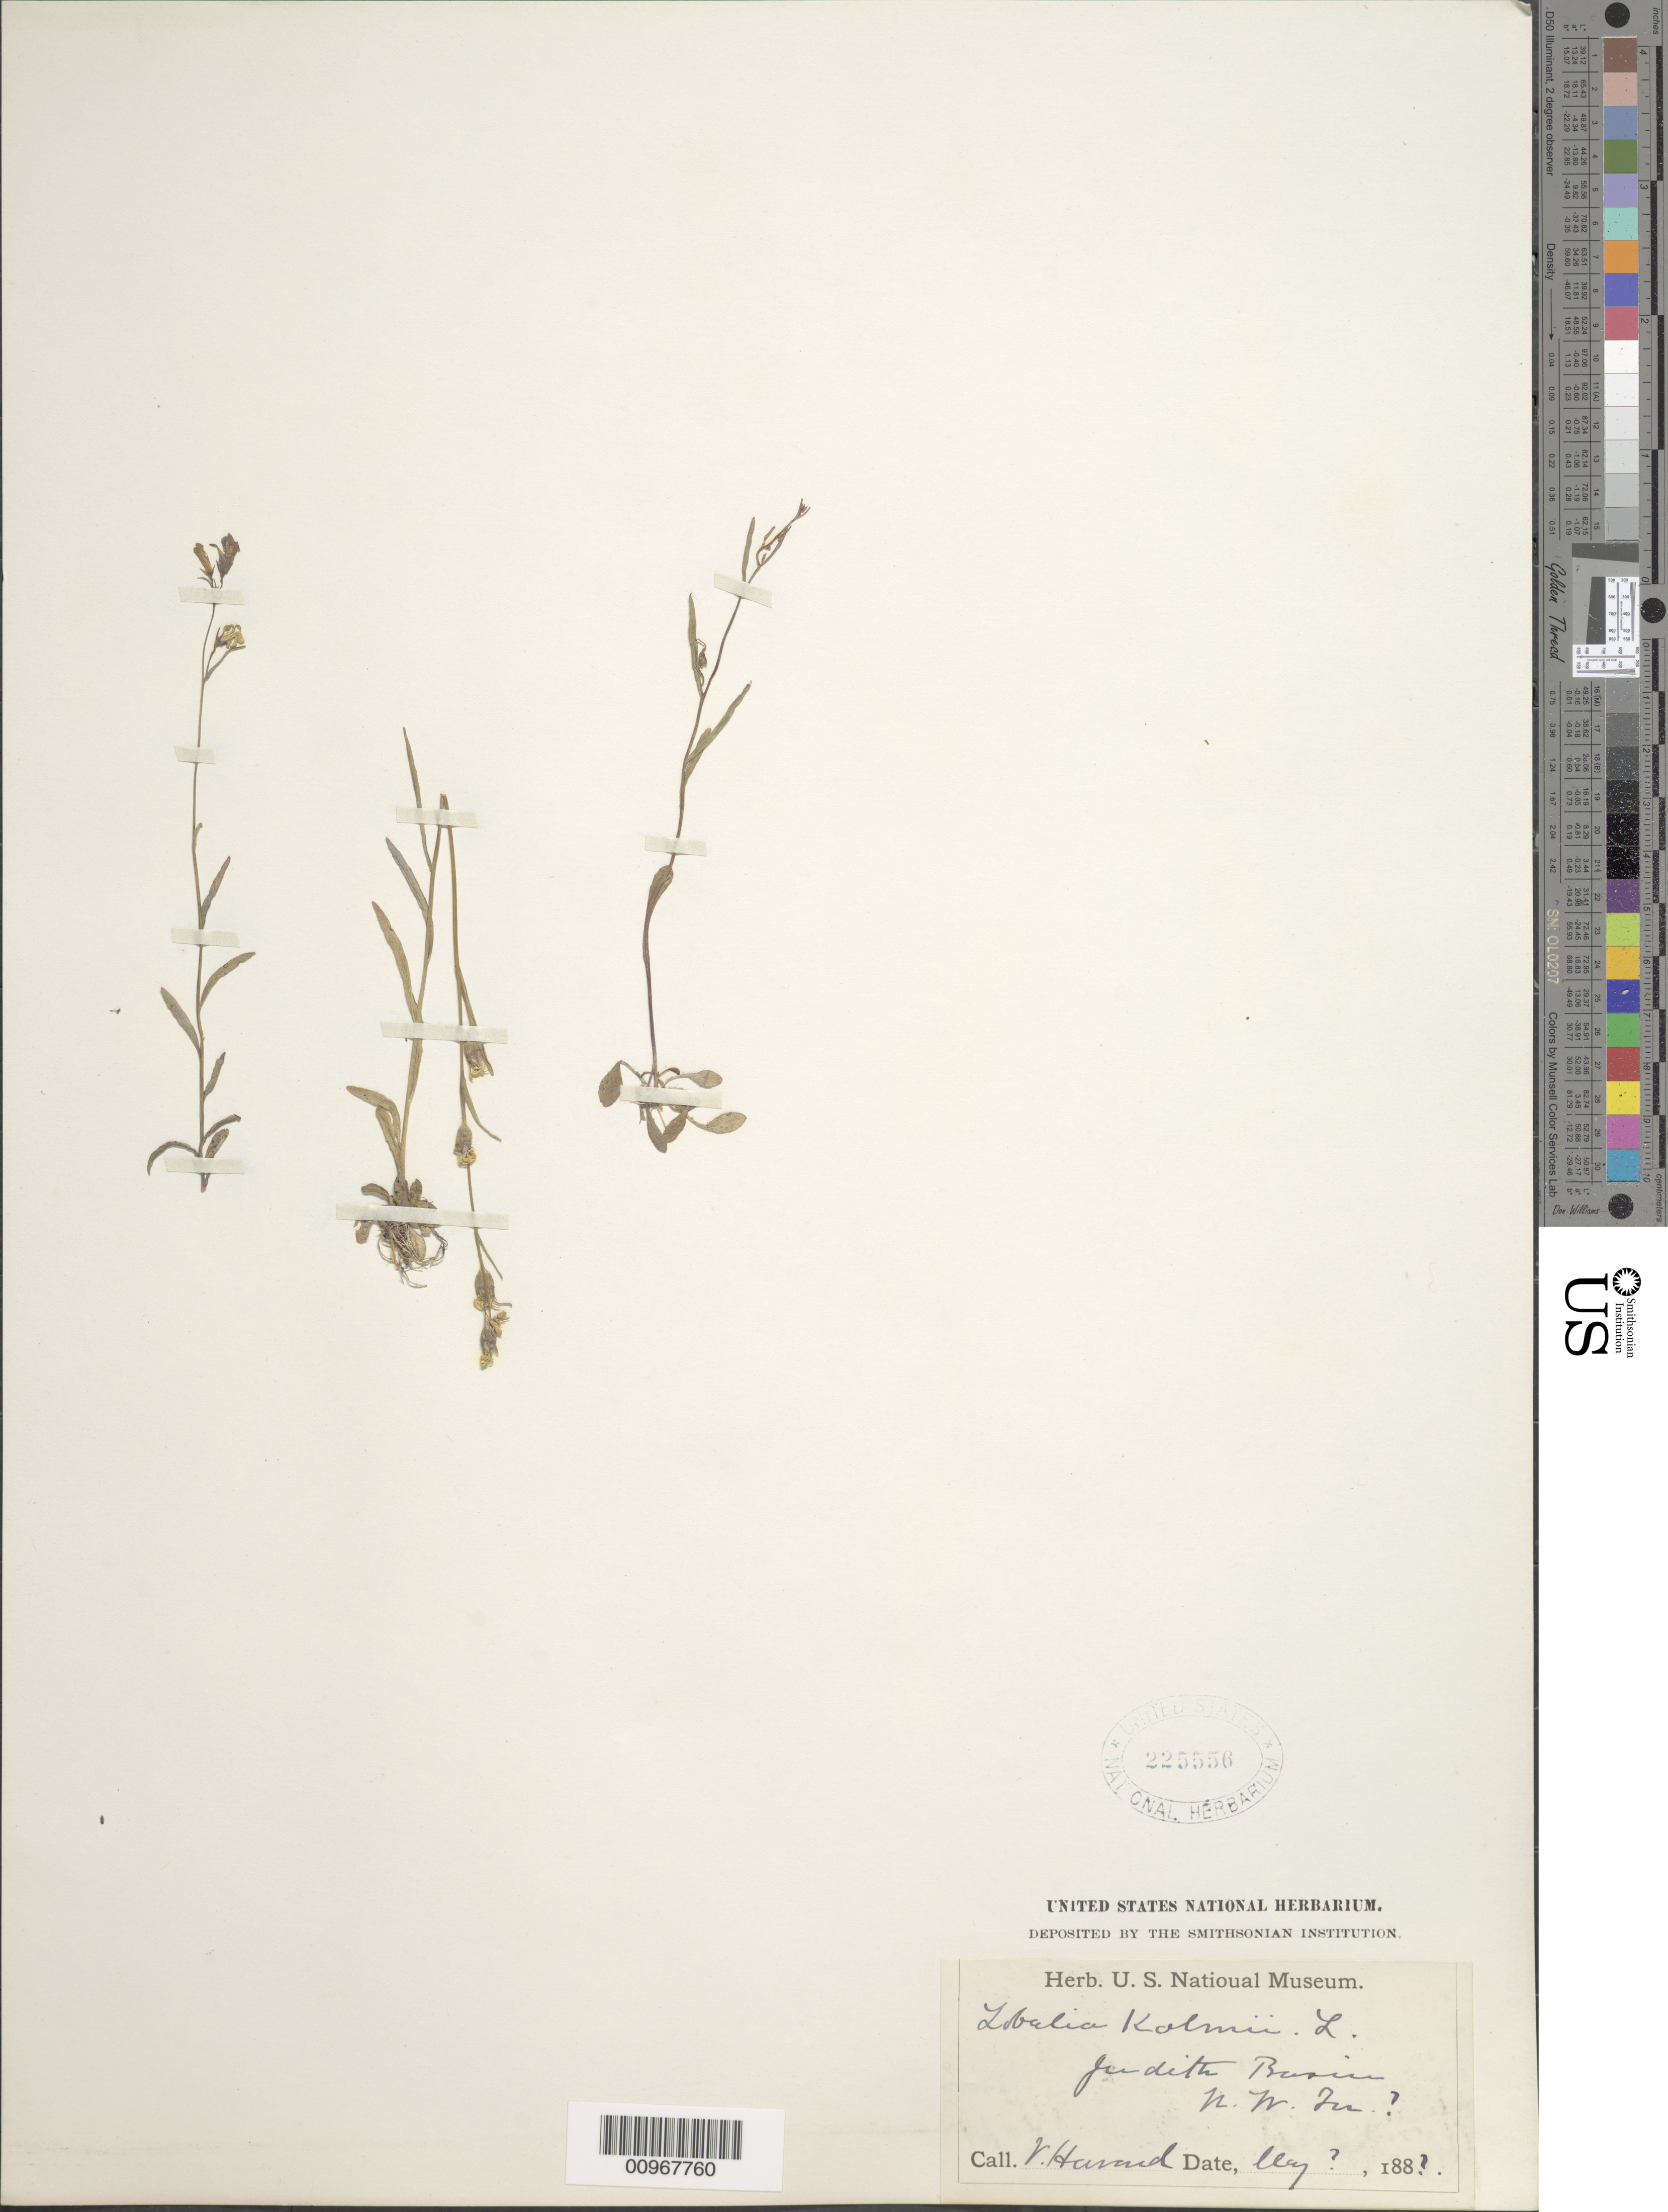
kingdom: Plantae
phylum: Tracheophyta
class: Magnoliopsida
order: Asterales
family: Campanulaceae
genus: Lobelia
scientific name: Lobelia kalmii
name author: L.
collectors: V. Havard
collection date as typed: May? 188-?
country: United States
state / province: Montana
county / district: Judith Basin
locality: Judith Basin, NW Terr. (Montana?)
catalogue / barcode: US 225556